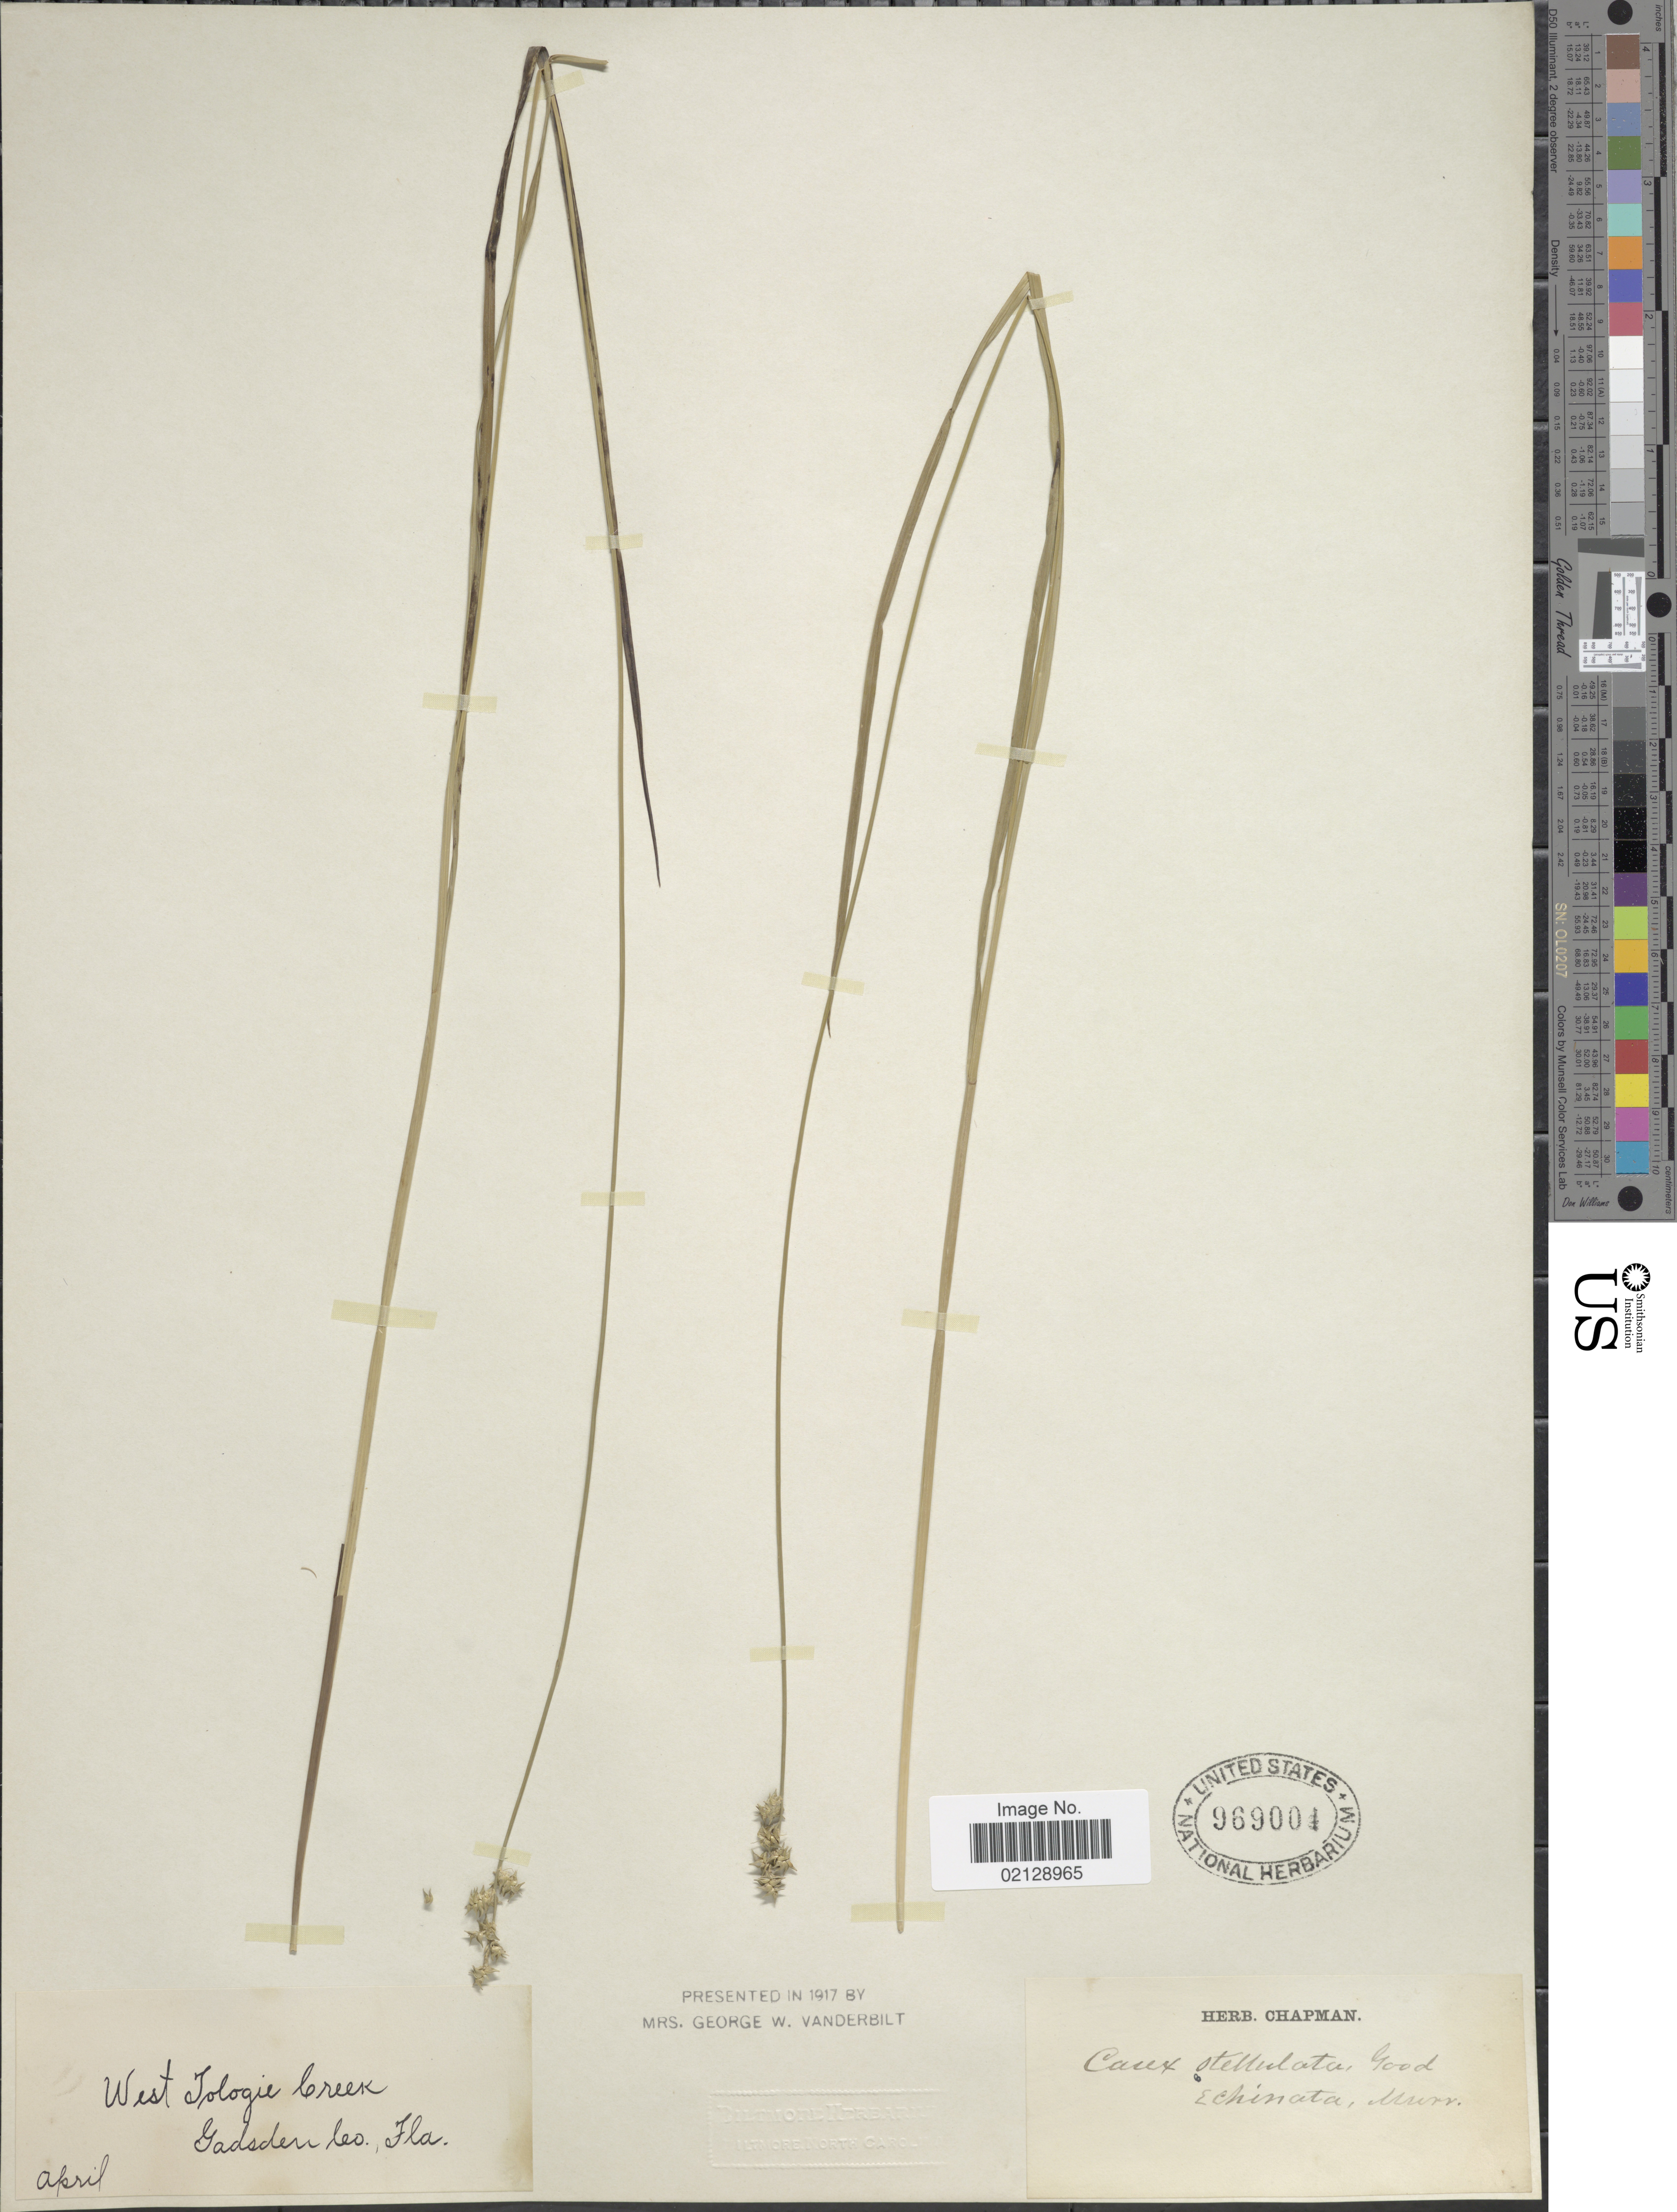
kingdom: Plantae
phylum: Tracheophyta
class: Liliopsida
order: Poales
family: Cyperaceae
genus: Carex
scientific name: Carex atlantica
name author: L.H. Bailey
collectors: A. W. Chapman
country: United States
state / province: Florida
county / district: Gadsden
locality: West Tologie Creek, Gadsden County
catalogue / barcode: US 969004